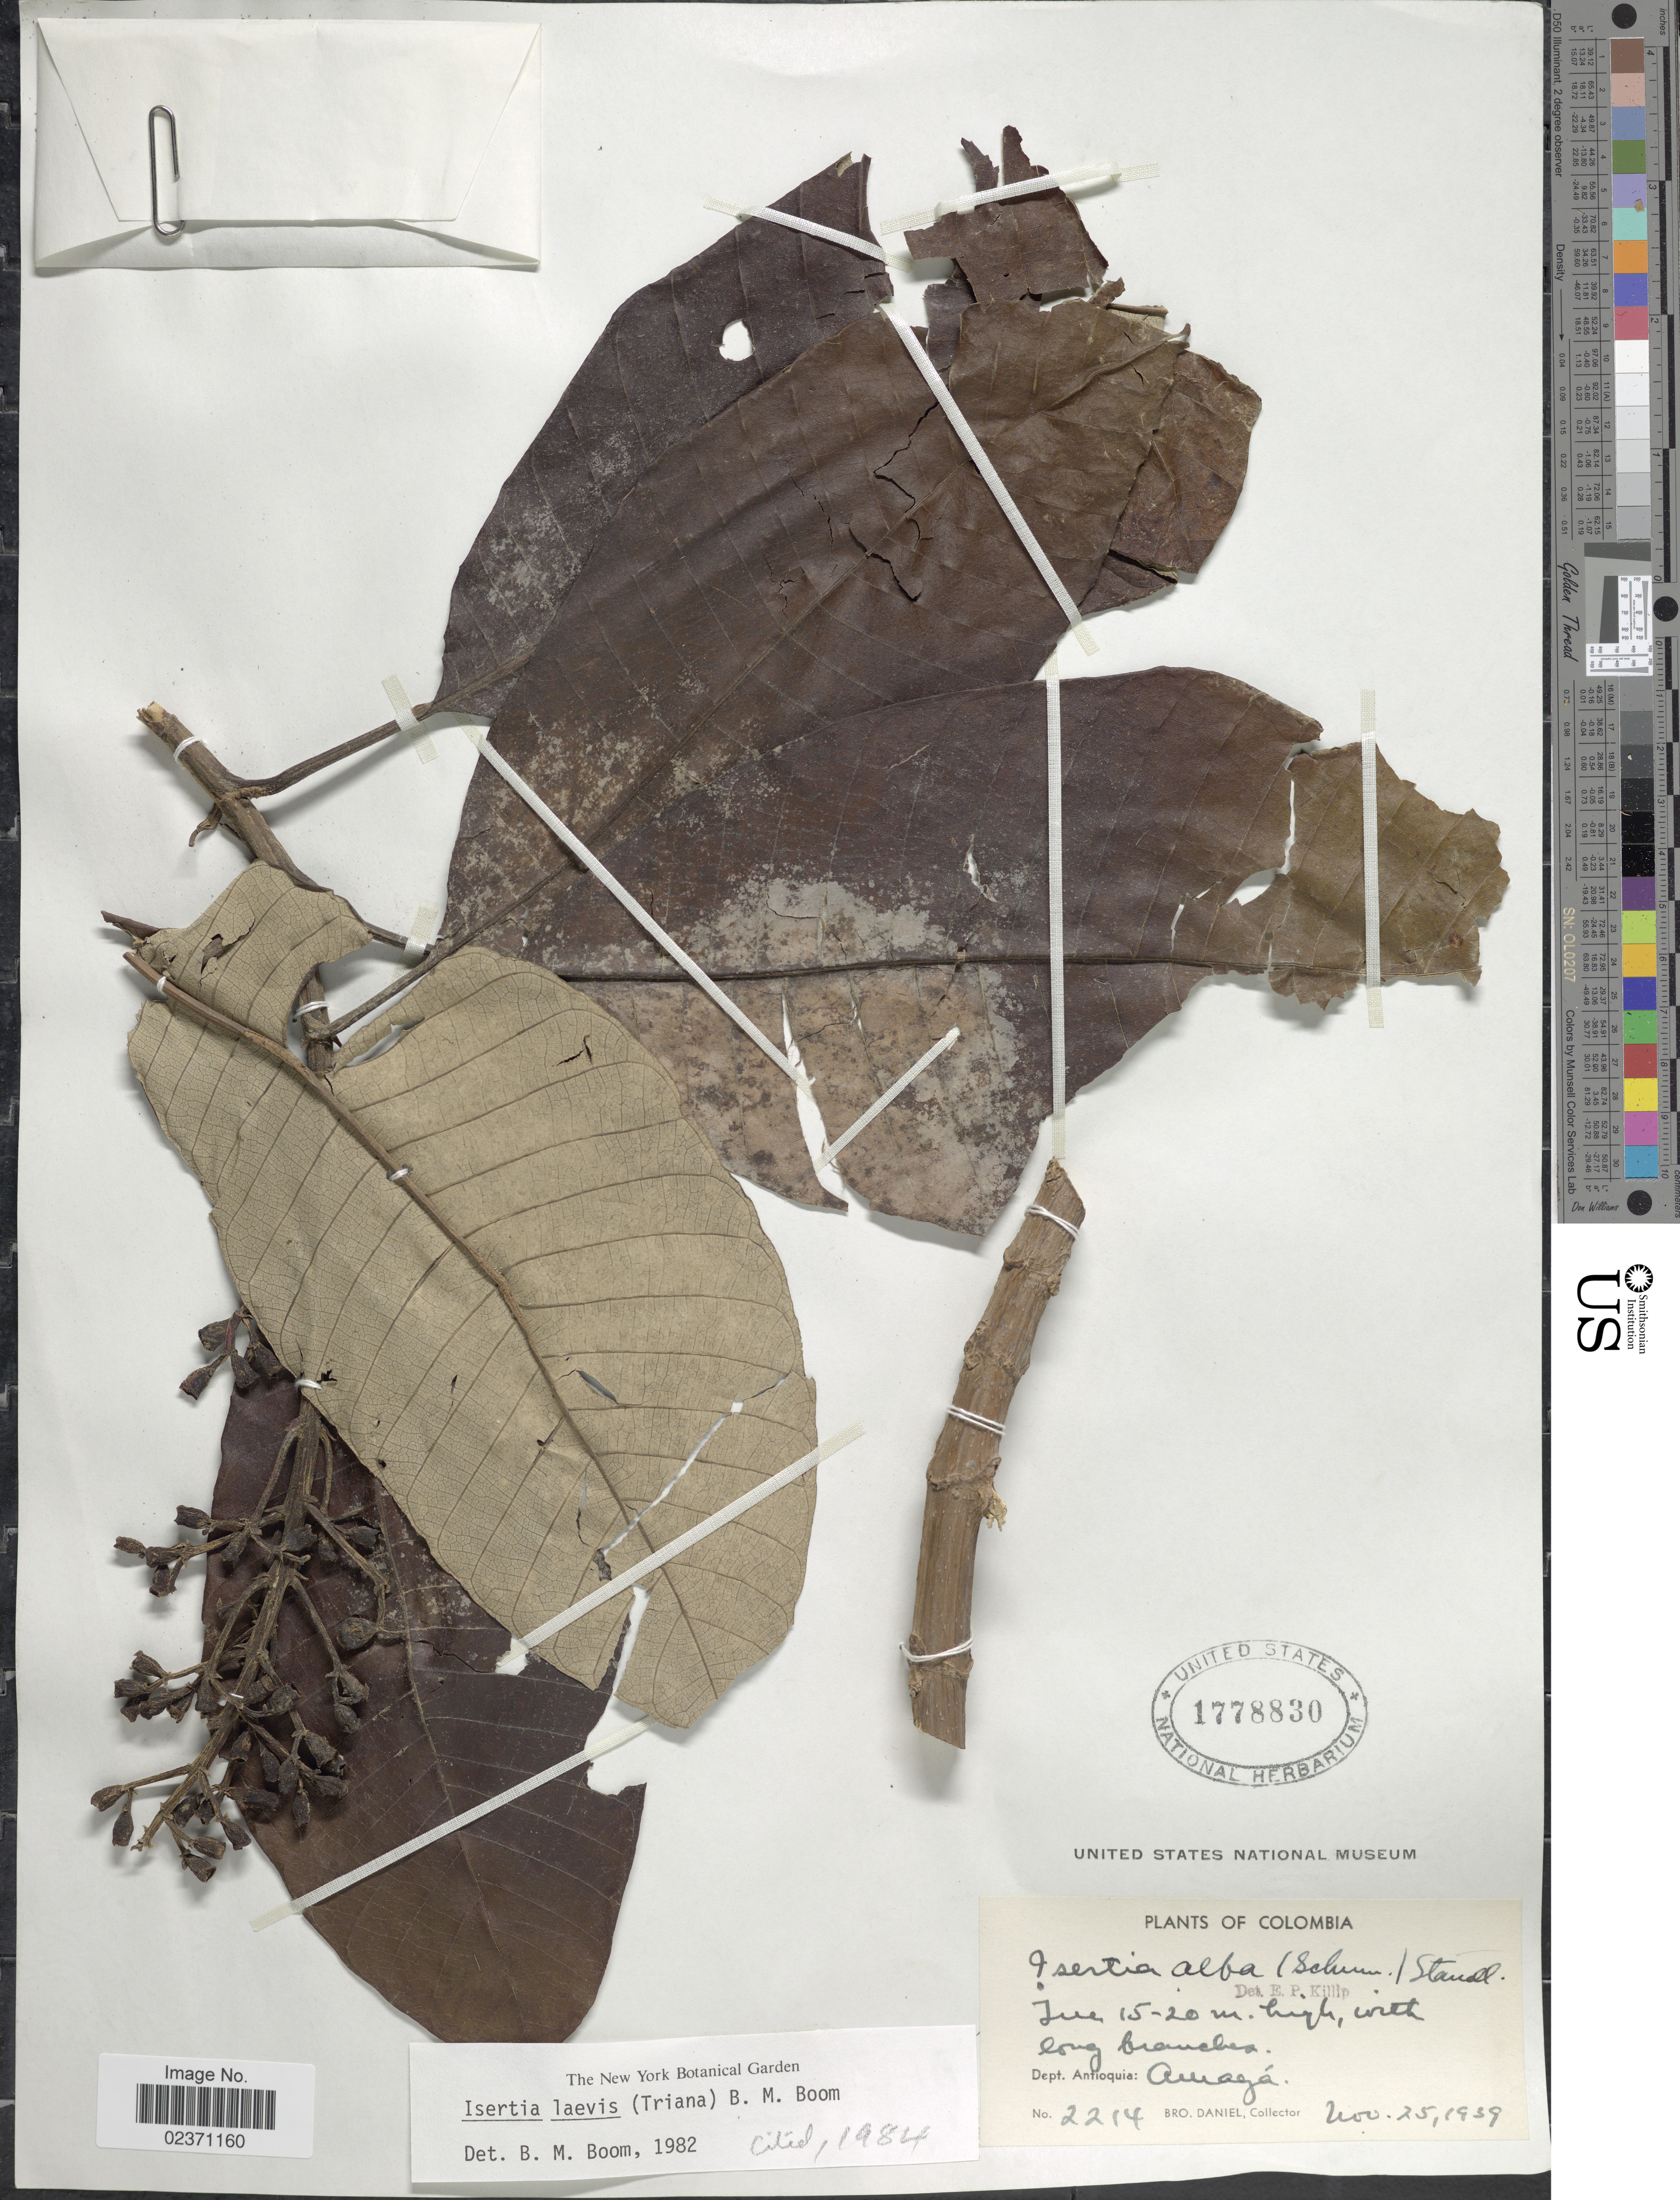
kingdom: Plantae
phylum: Tracheophyta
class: Magnoliopsida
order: Gentianales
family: Rubiaceae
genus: Isertia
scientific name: Isertia laevis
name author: (Triana) B.M. Boom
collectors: Bro. Daniel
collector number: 2214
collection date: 1939-11-25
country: Colombia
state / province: Antioquia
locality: Dept. Antioquia: Amaga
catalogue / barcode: US 1778830